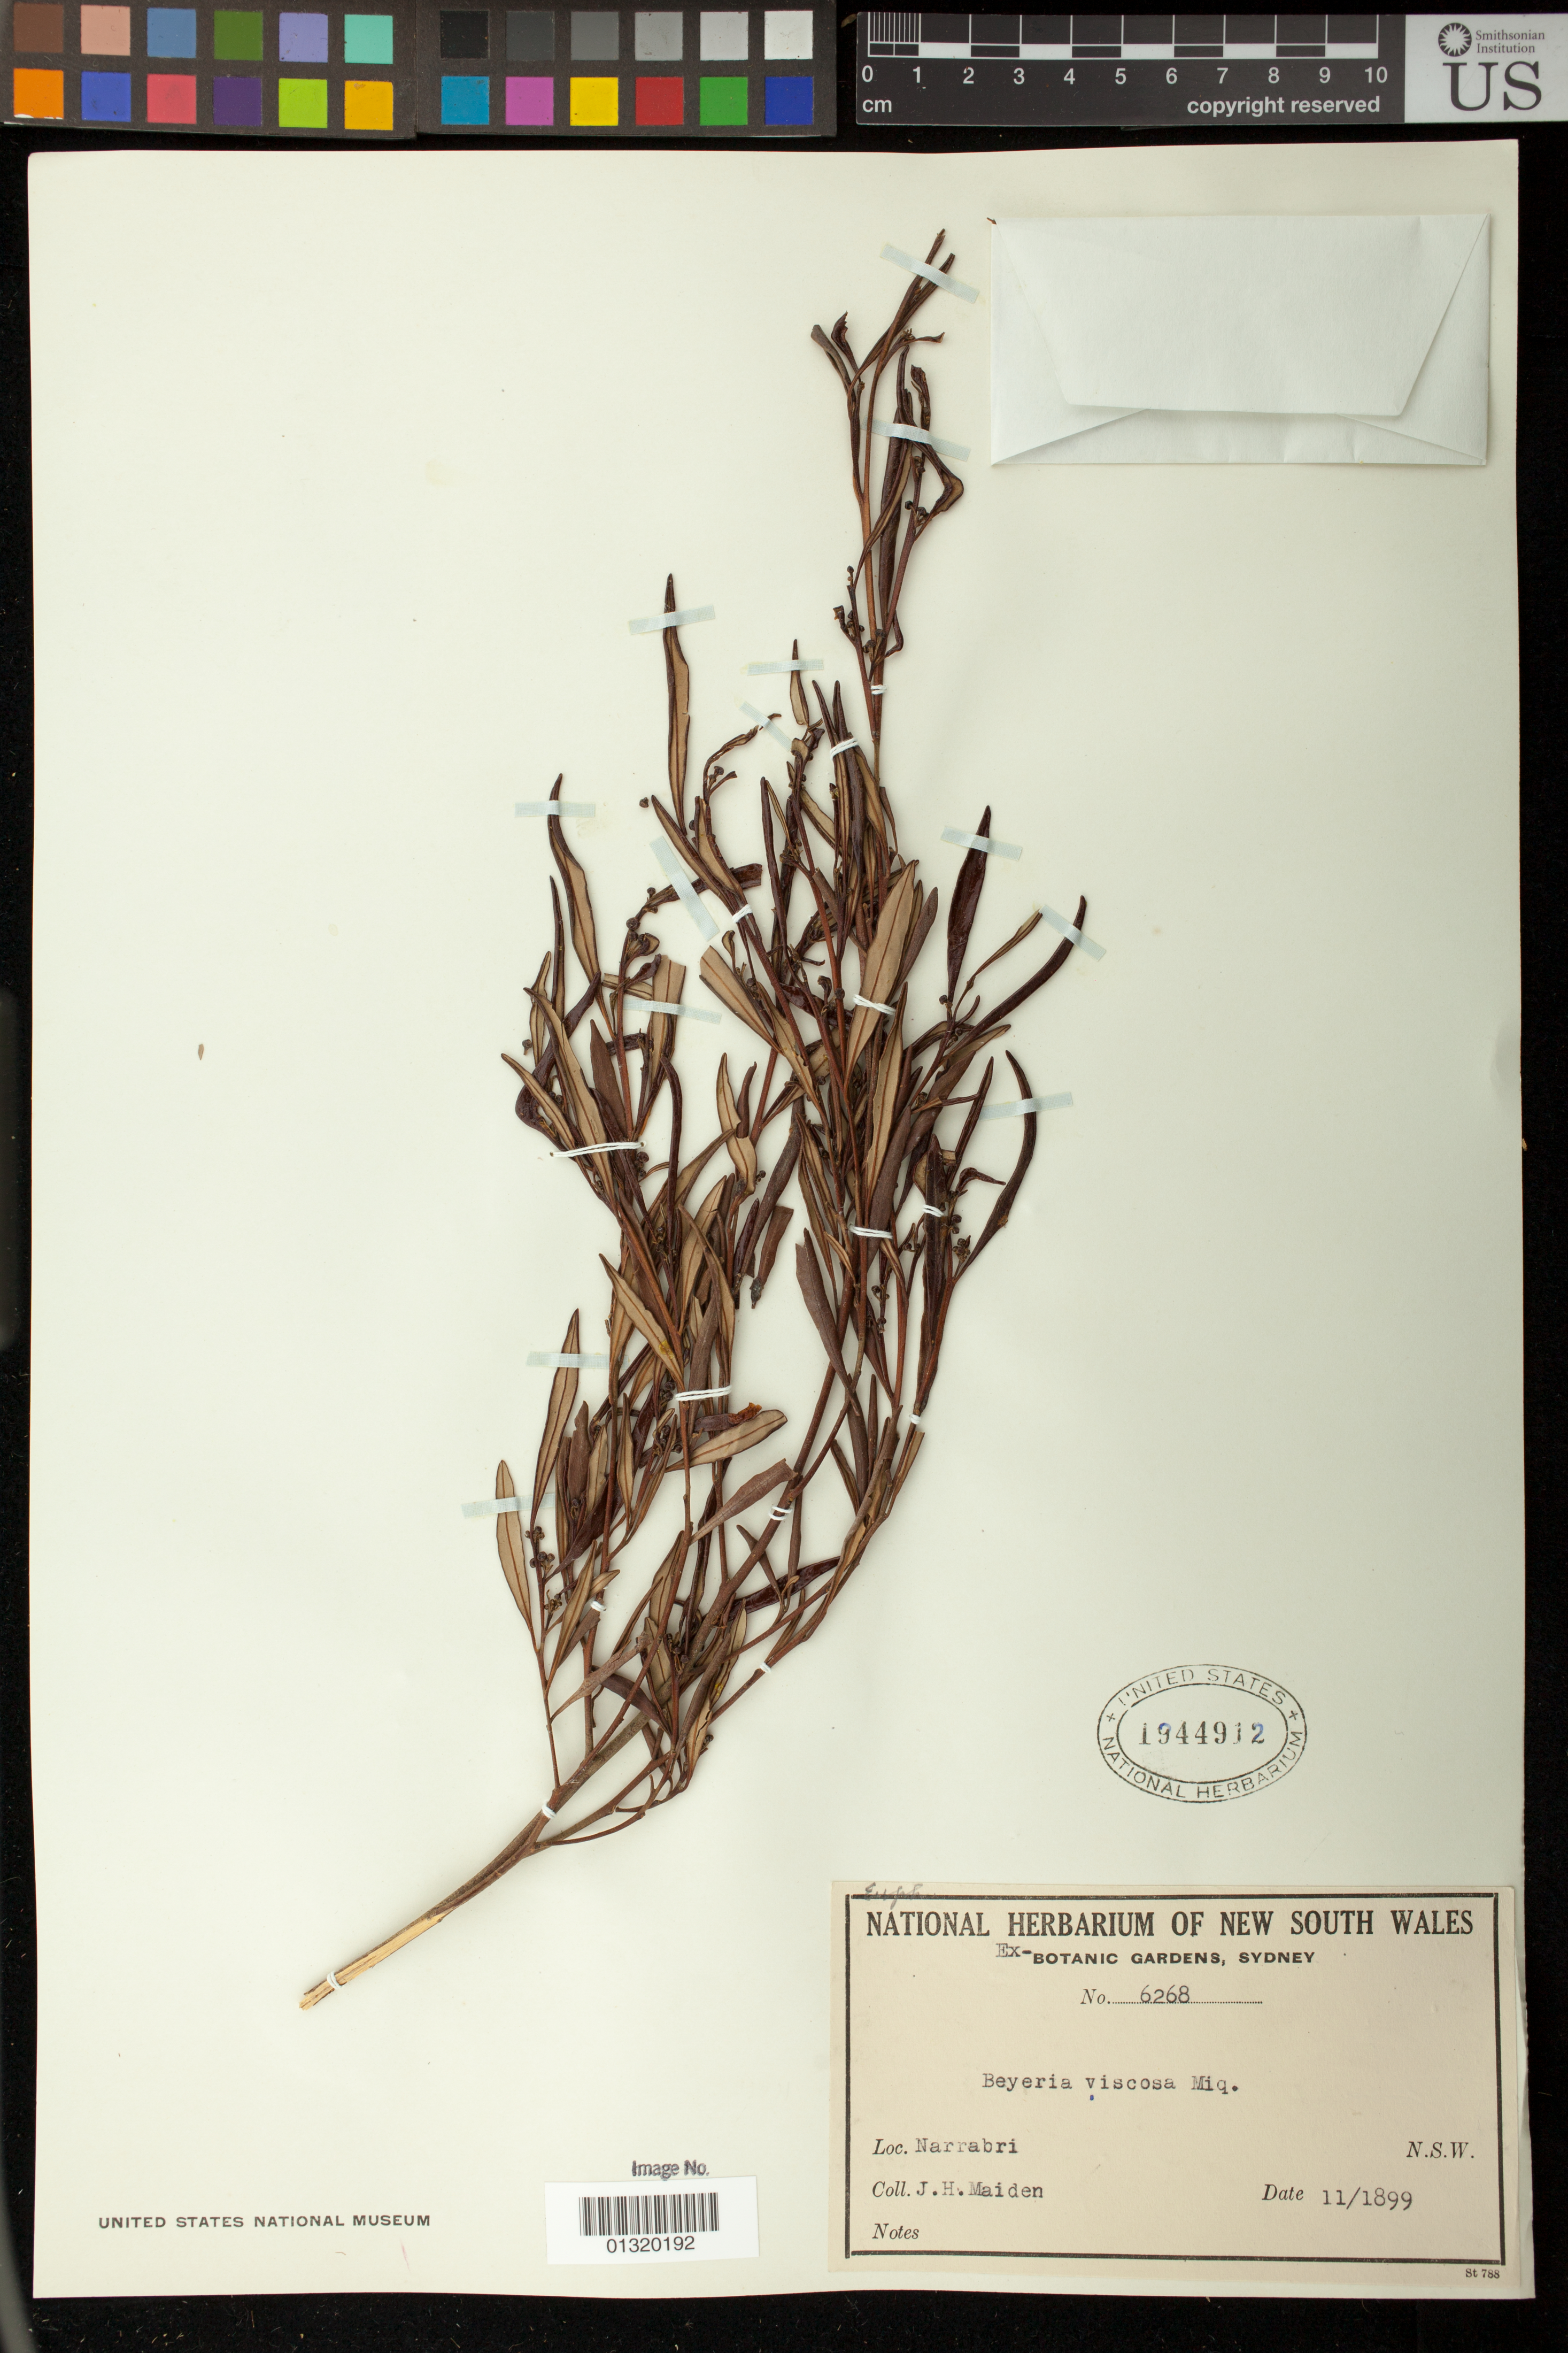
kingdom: Plantae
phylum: Tracheophyta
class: Magnoliopsida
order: Malpighiales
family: Euphorbiaceae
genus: Beyeria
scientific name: Beyeria opaca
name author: F. Muell.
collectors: J. Maiden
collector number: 6288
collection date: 1899-11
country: Australia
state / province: New South Wales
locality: Narrabri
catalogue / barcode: US 1944912